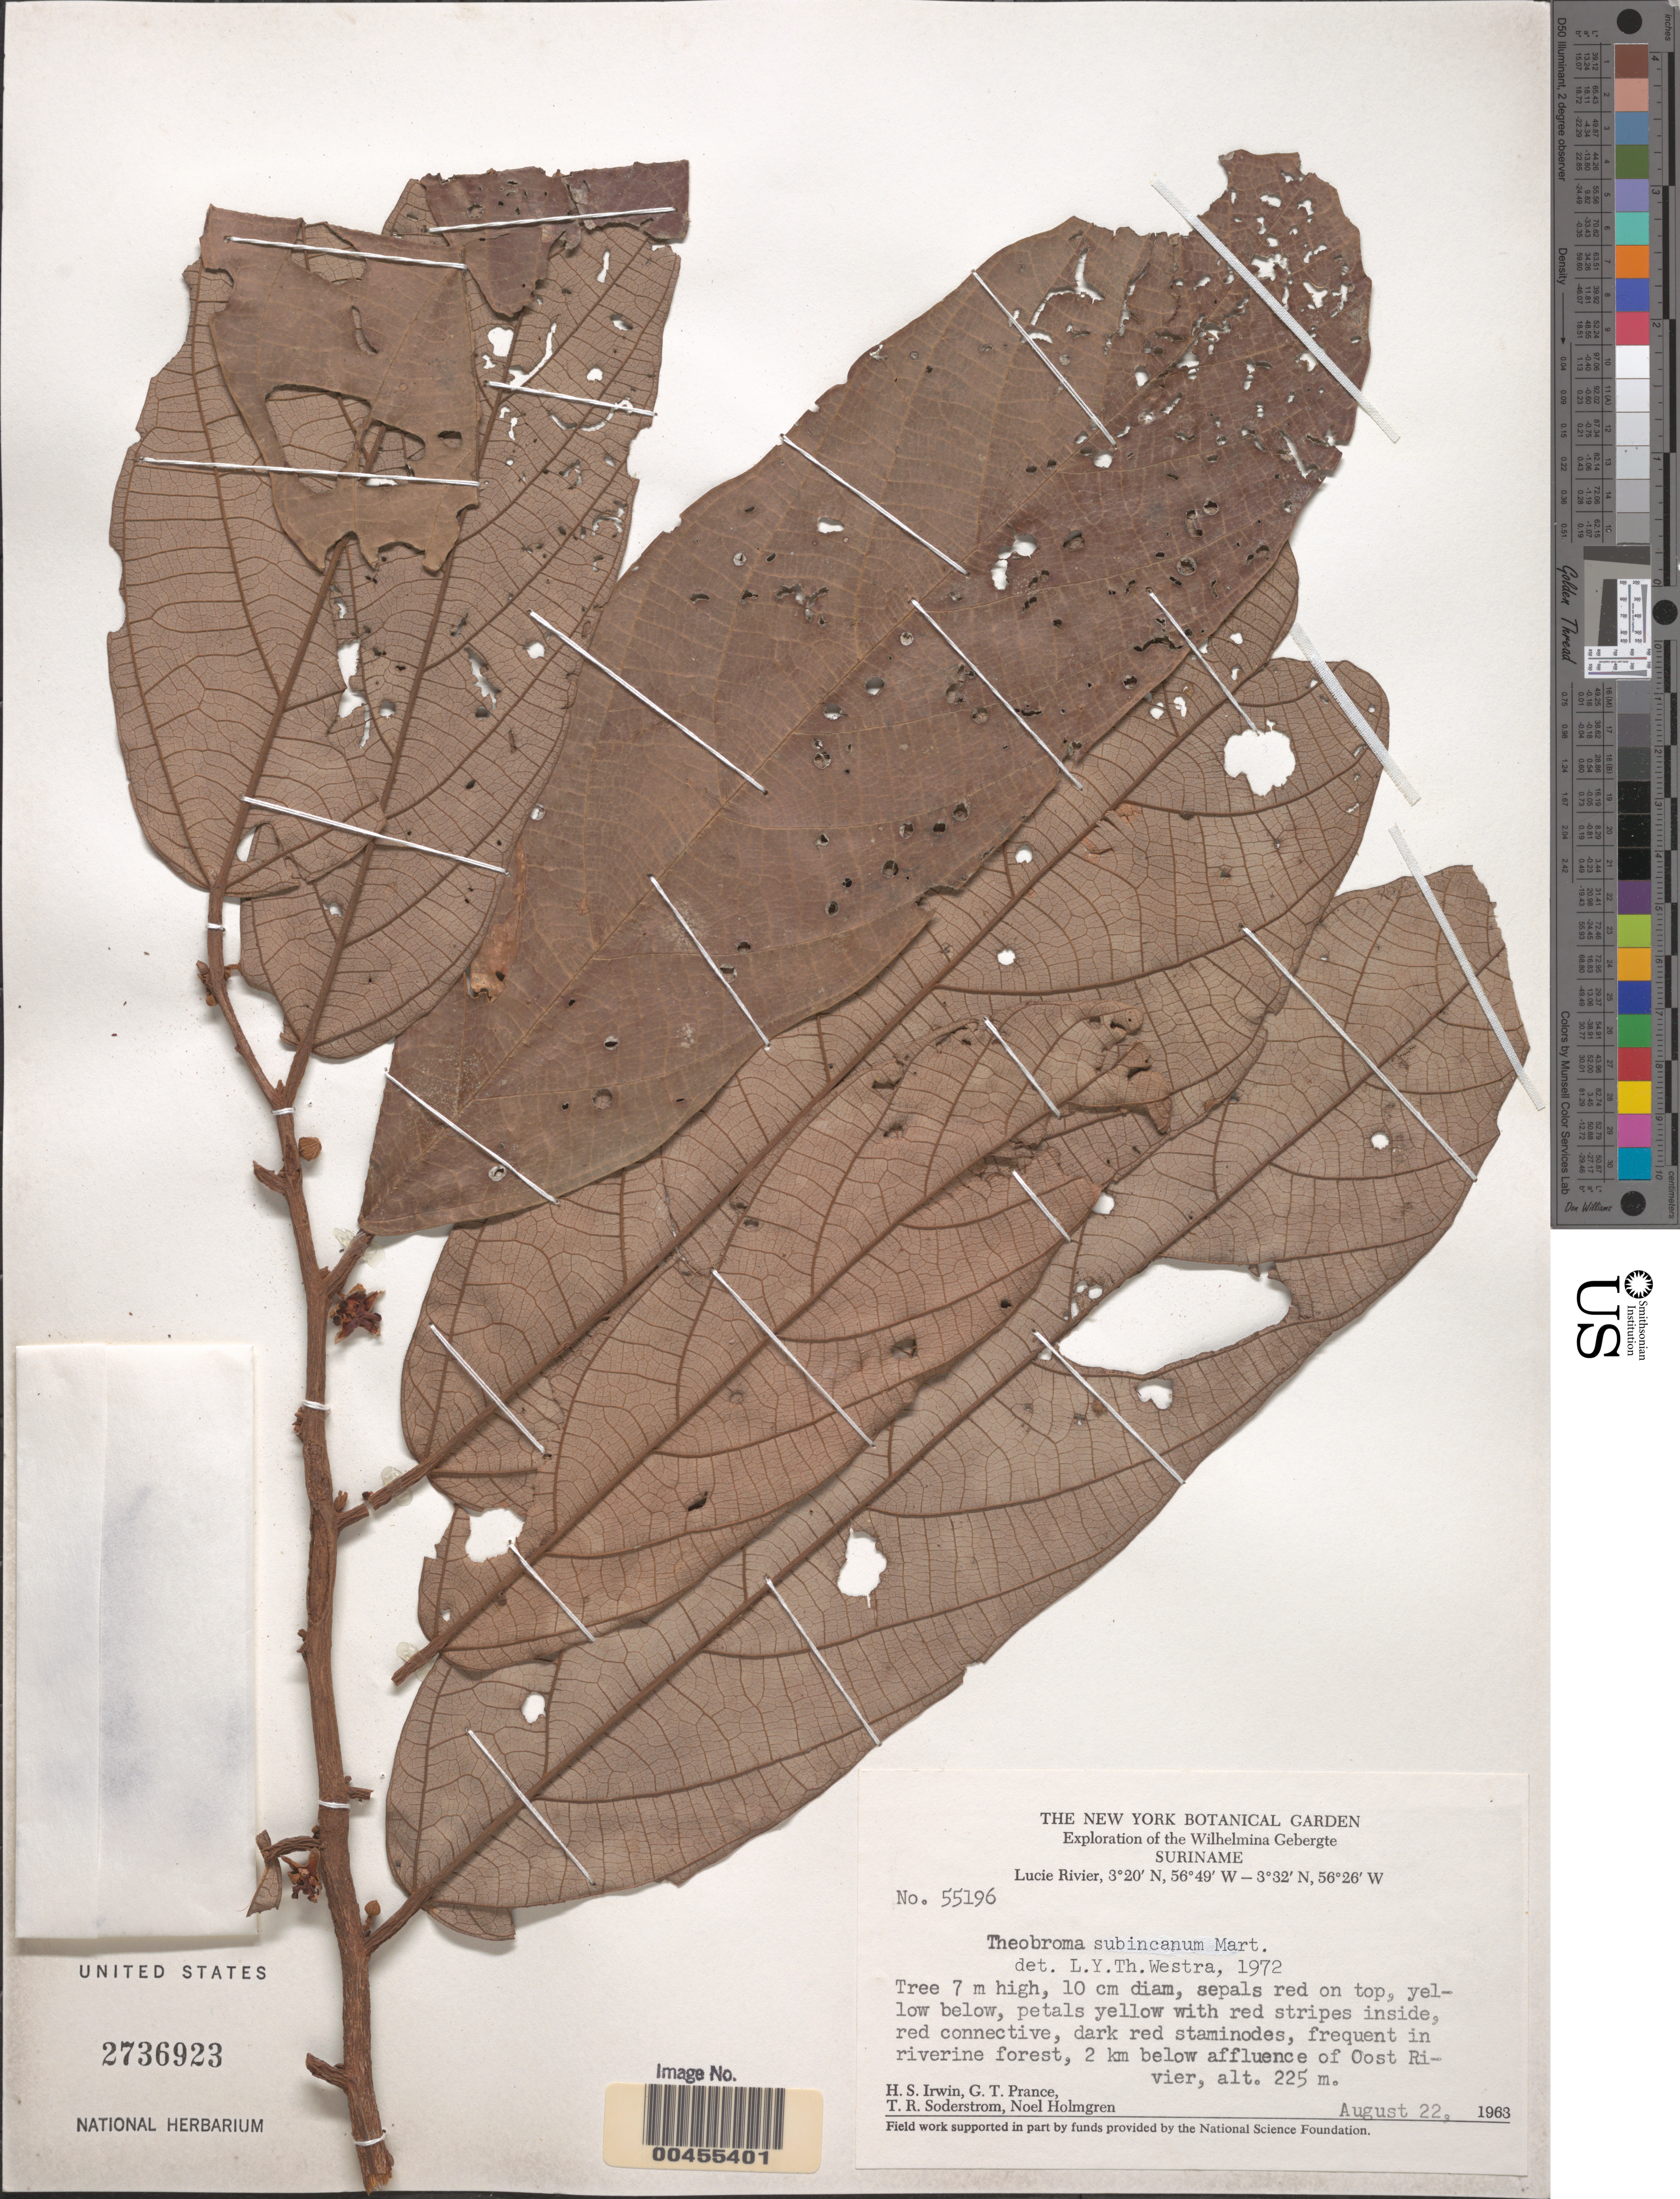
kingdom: Plantae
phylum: Tracheophyta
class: Magnoliopsida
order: Malvales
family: Malvaceae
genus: Theobroma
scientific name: Theobroma subincanum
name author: Mart.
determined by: Westra, L. Y. T., (U), Nationaal Herbarium Nederland, Utrecht University branch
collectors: H. Irwin, G. T. Prance, T. R. Soderstrom & N. H. Holmgren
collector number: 55196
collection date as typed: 22 Aug 1963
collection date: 1963-08-22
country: Suriname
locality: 2 km below affluence of Oost Rivier, Lucie Rivier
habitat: riverine forest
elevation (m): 225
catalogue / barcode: US 2736923